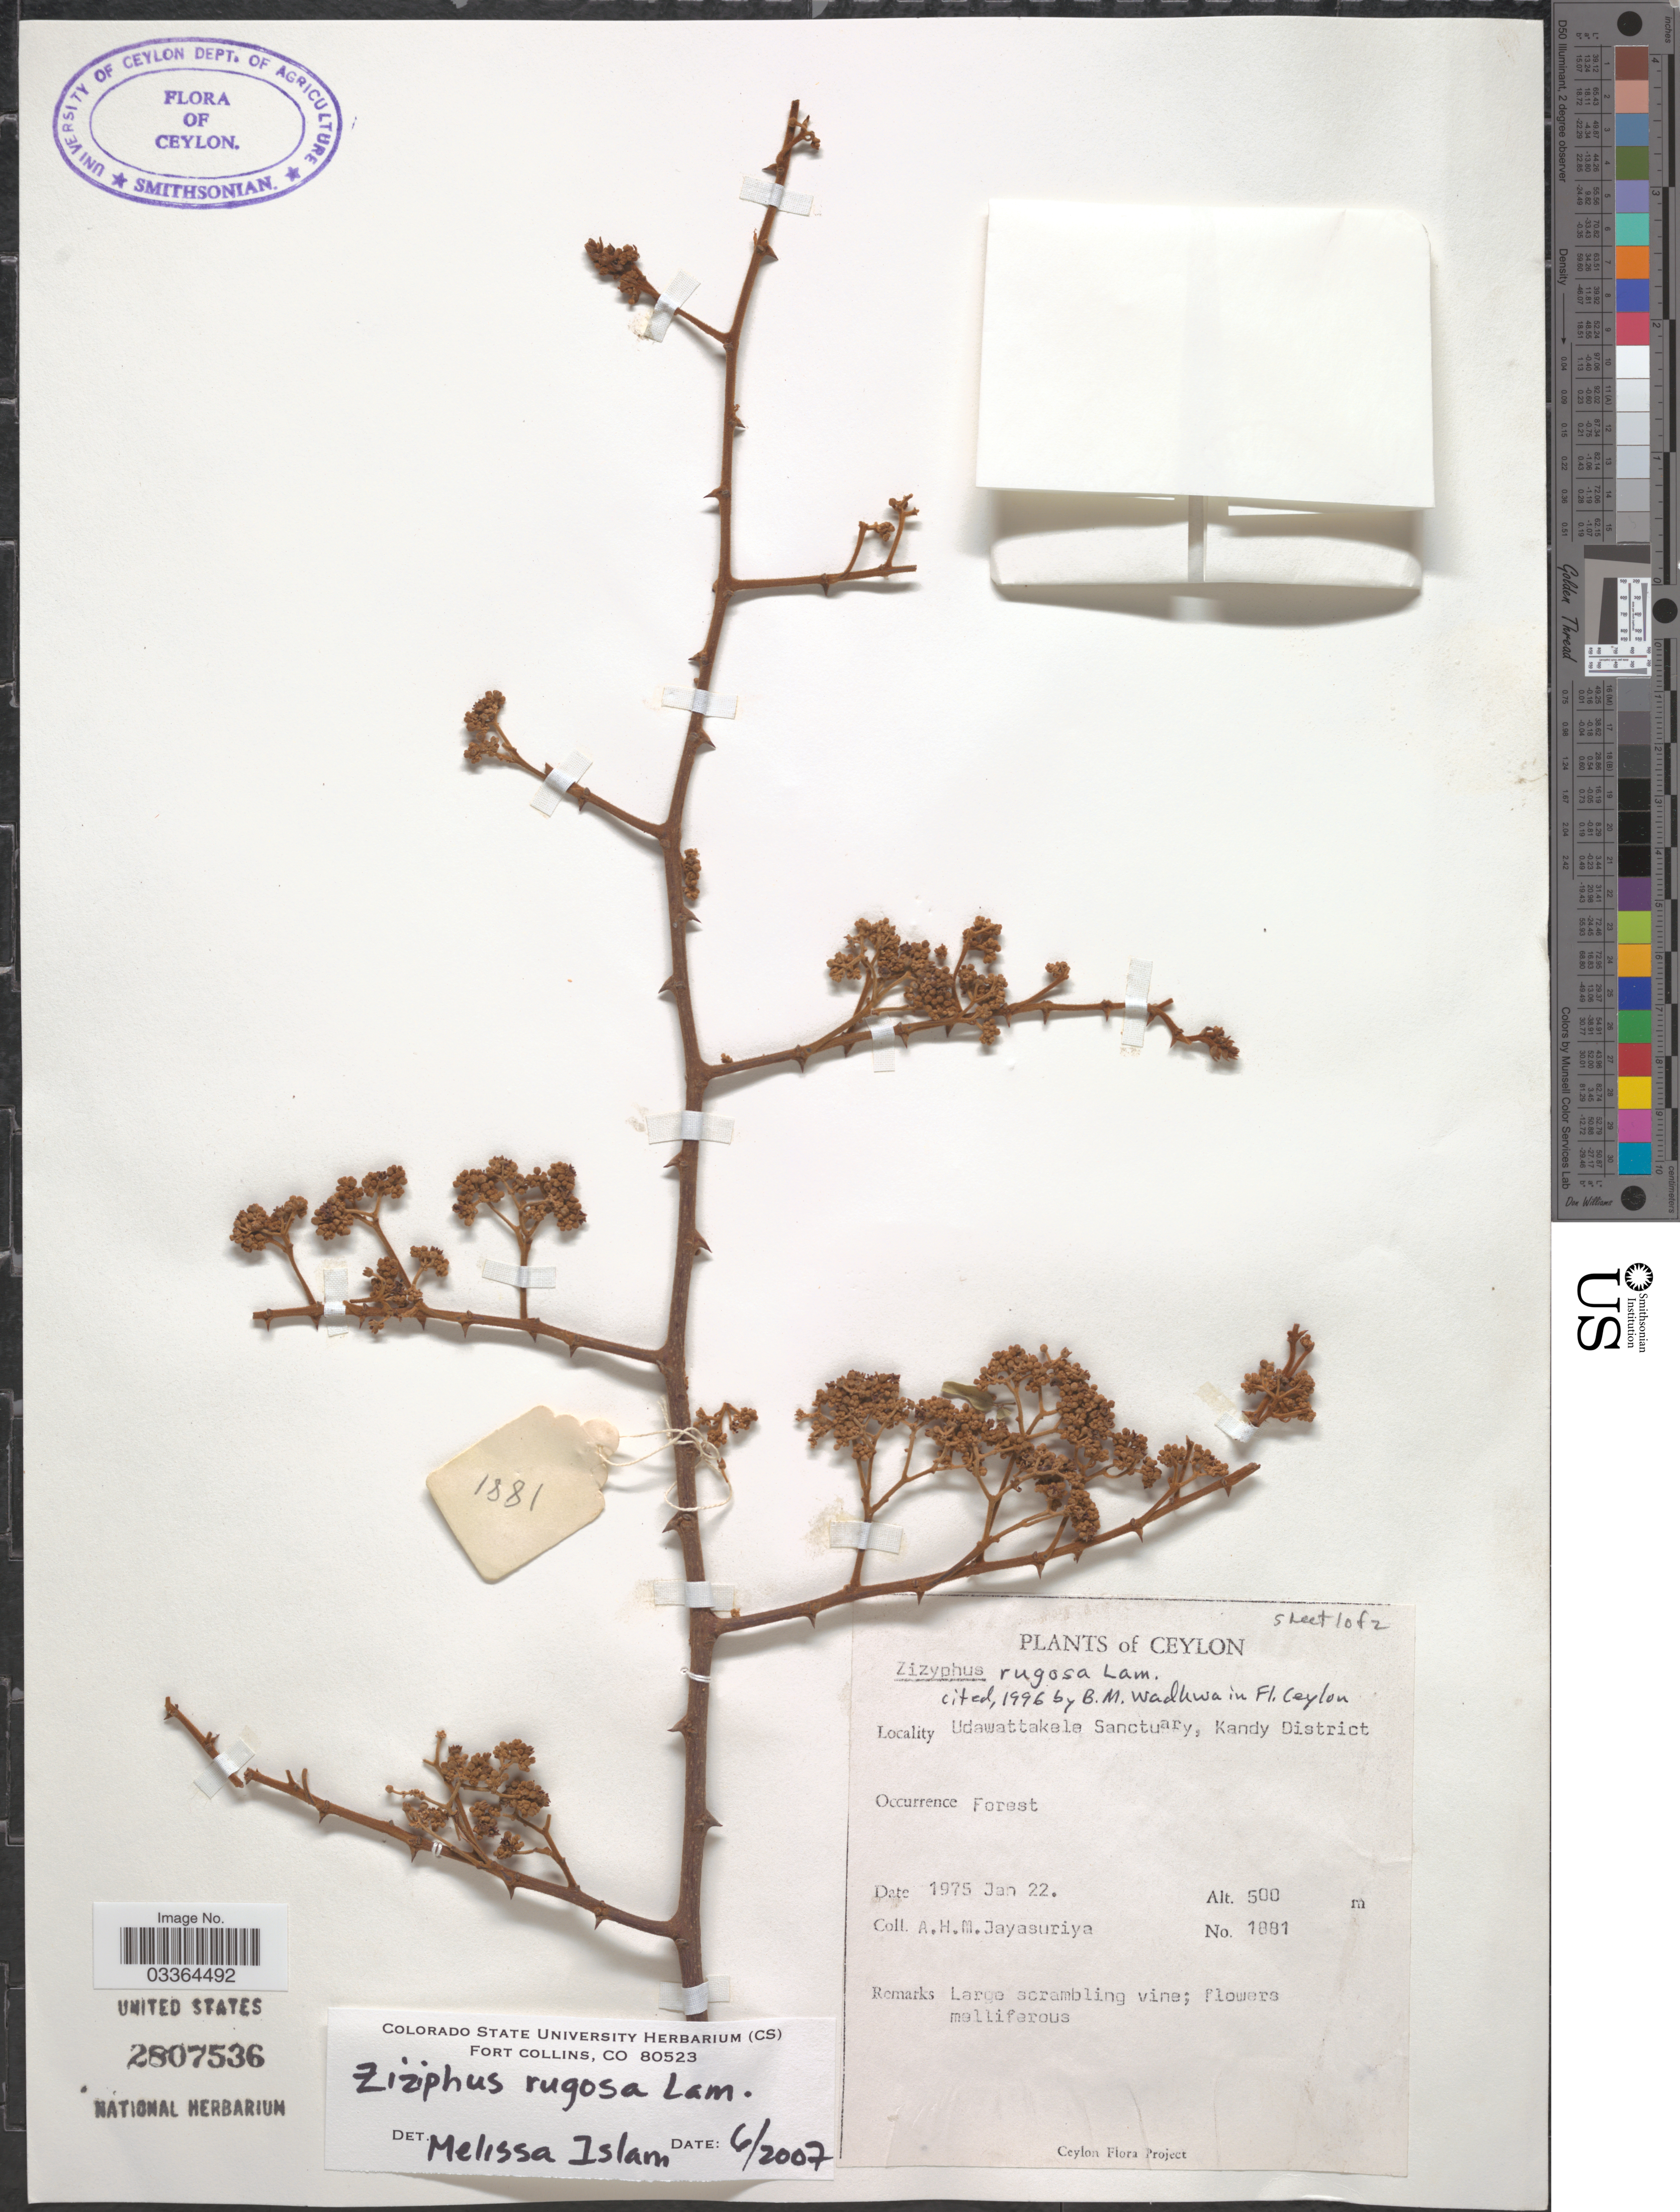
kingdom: Plantae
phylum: Tracheophyta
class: Magnoliopsida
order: Rosales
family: Rhamnaceae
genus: Ziziphus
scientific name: Ziziphus rugosa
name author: Lam.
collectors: A. H. Jayasuriya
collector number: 1881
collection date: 1975-01-22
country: Sri Lanka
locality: Ceylon. Udawattakele Sanctuary, Kandy District.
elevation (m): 500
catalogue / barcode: US 2807536